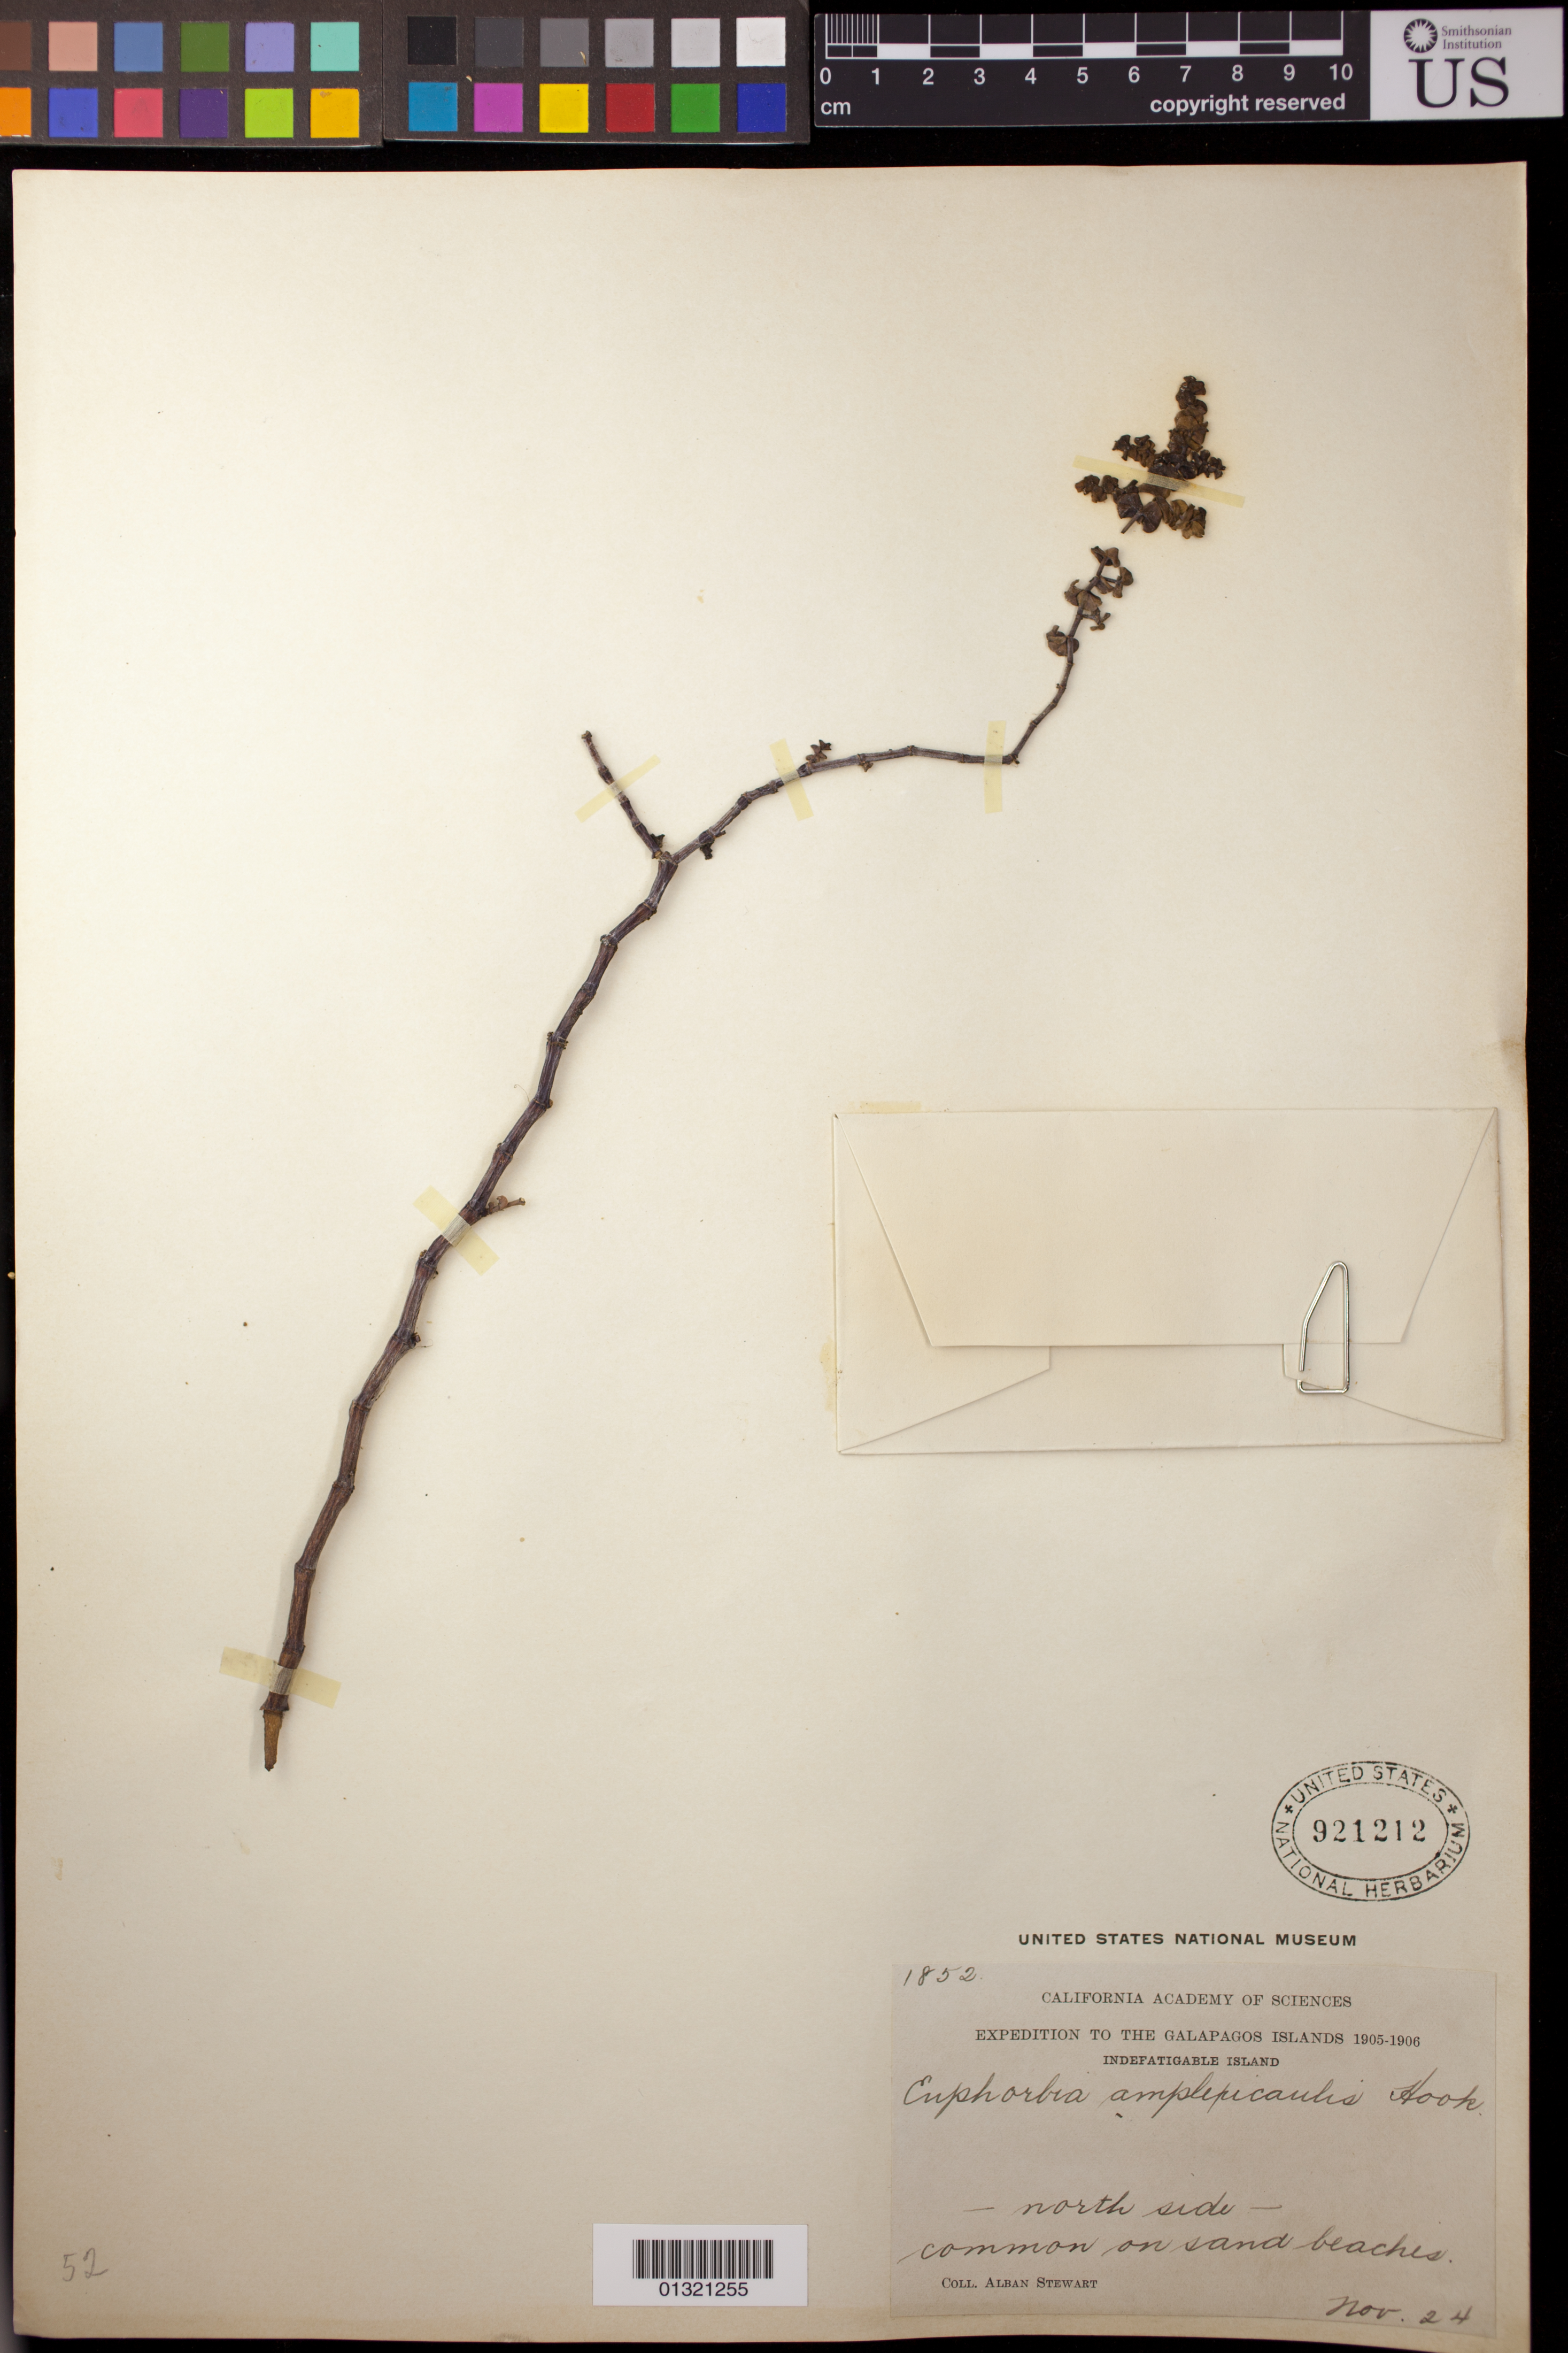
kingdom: Plantae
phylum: Tracheophyta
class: Magnoliopsida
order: Malpighiales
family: Euphorbiaceae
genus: Euphorbia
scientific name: Euphorbia amplexicaulis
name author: Hook. f.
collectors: A. Stewart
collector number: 1852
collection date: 1905-11-24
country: Ecuador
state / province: Colón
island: Santa Cruz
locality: Indefatigable Island [Santa Cruz Island] , north side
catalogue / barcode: US 921212